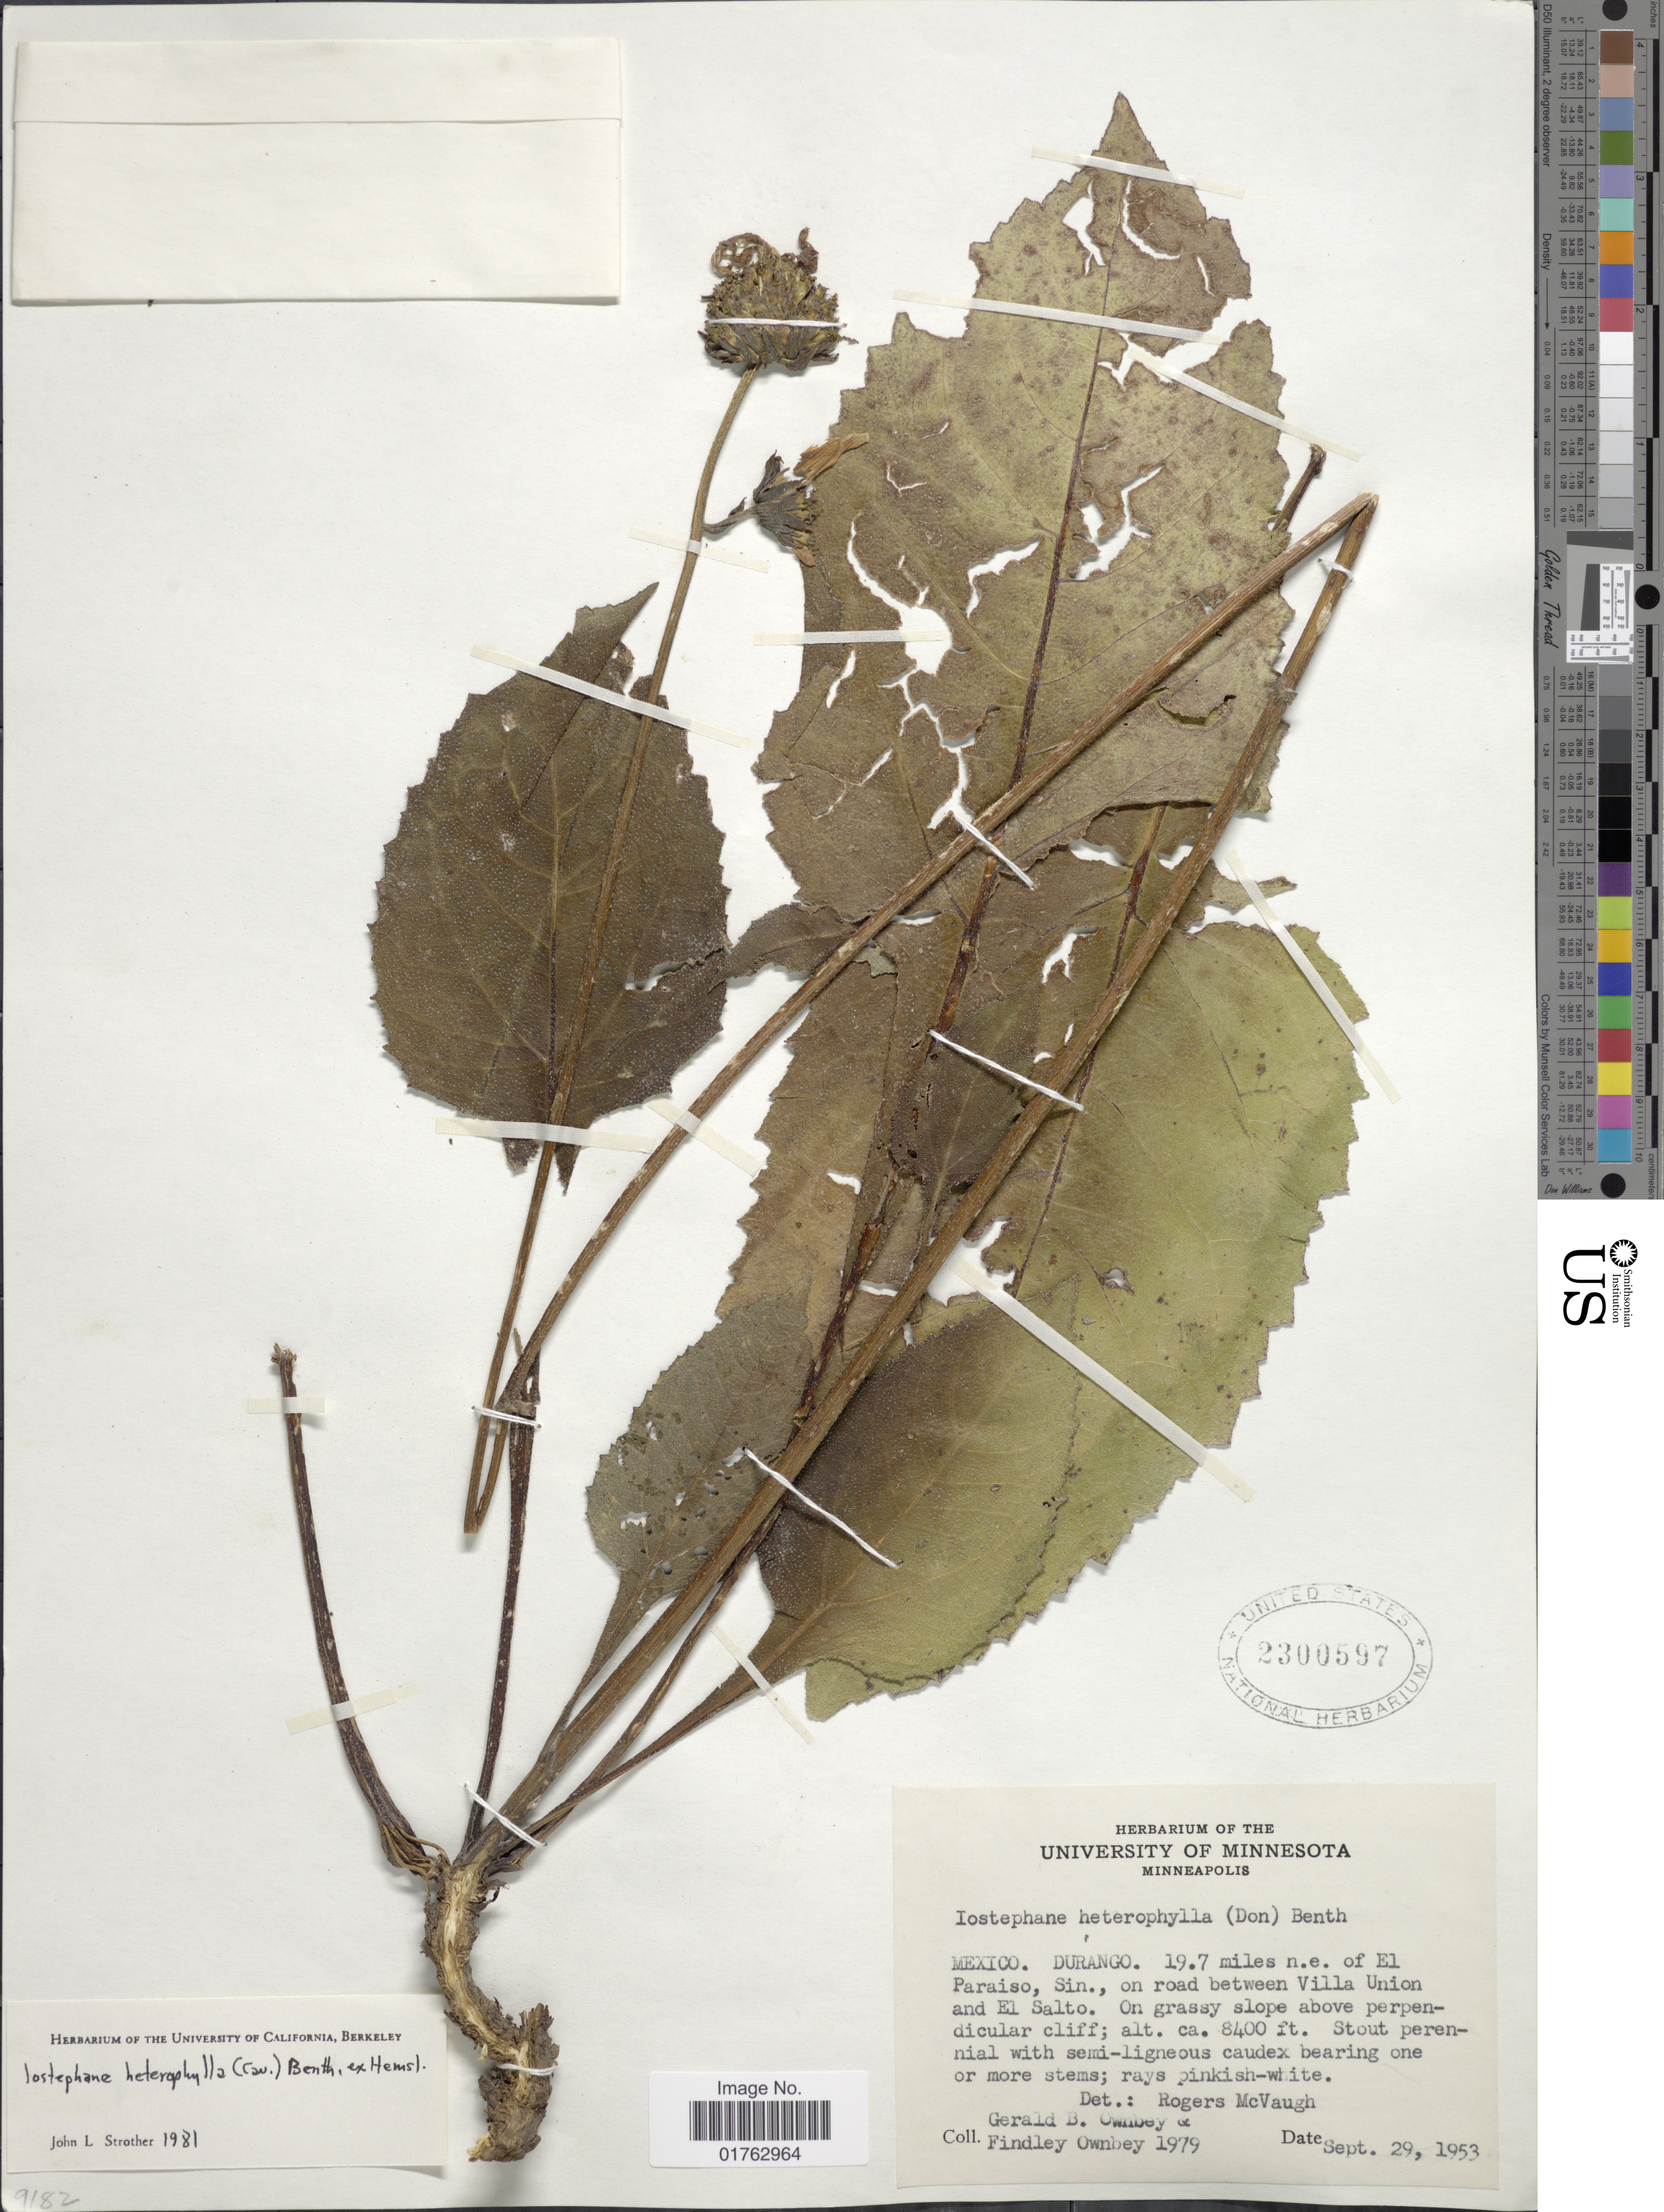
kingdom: Plantae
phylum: Tracheophyta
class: Magnoliopsida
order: Asterales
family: Asteraceae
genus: Iostephane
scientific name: Iostephane heterophylla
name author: (Cav.) Benth. ex Hemsl.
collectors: G. B. Ownbey & F. Ownbey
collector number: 1979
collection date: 1953-09-29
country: Mexico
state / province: Durango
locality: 19.7 miles n.e. of Wl Paraiso, Sin., on road between Villa Union and El Salto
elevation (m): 2560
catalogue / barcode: US 2300597